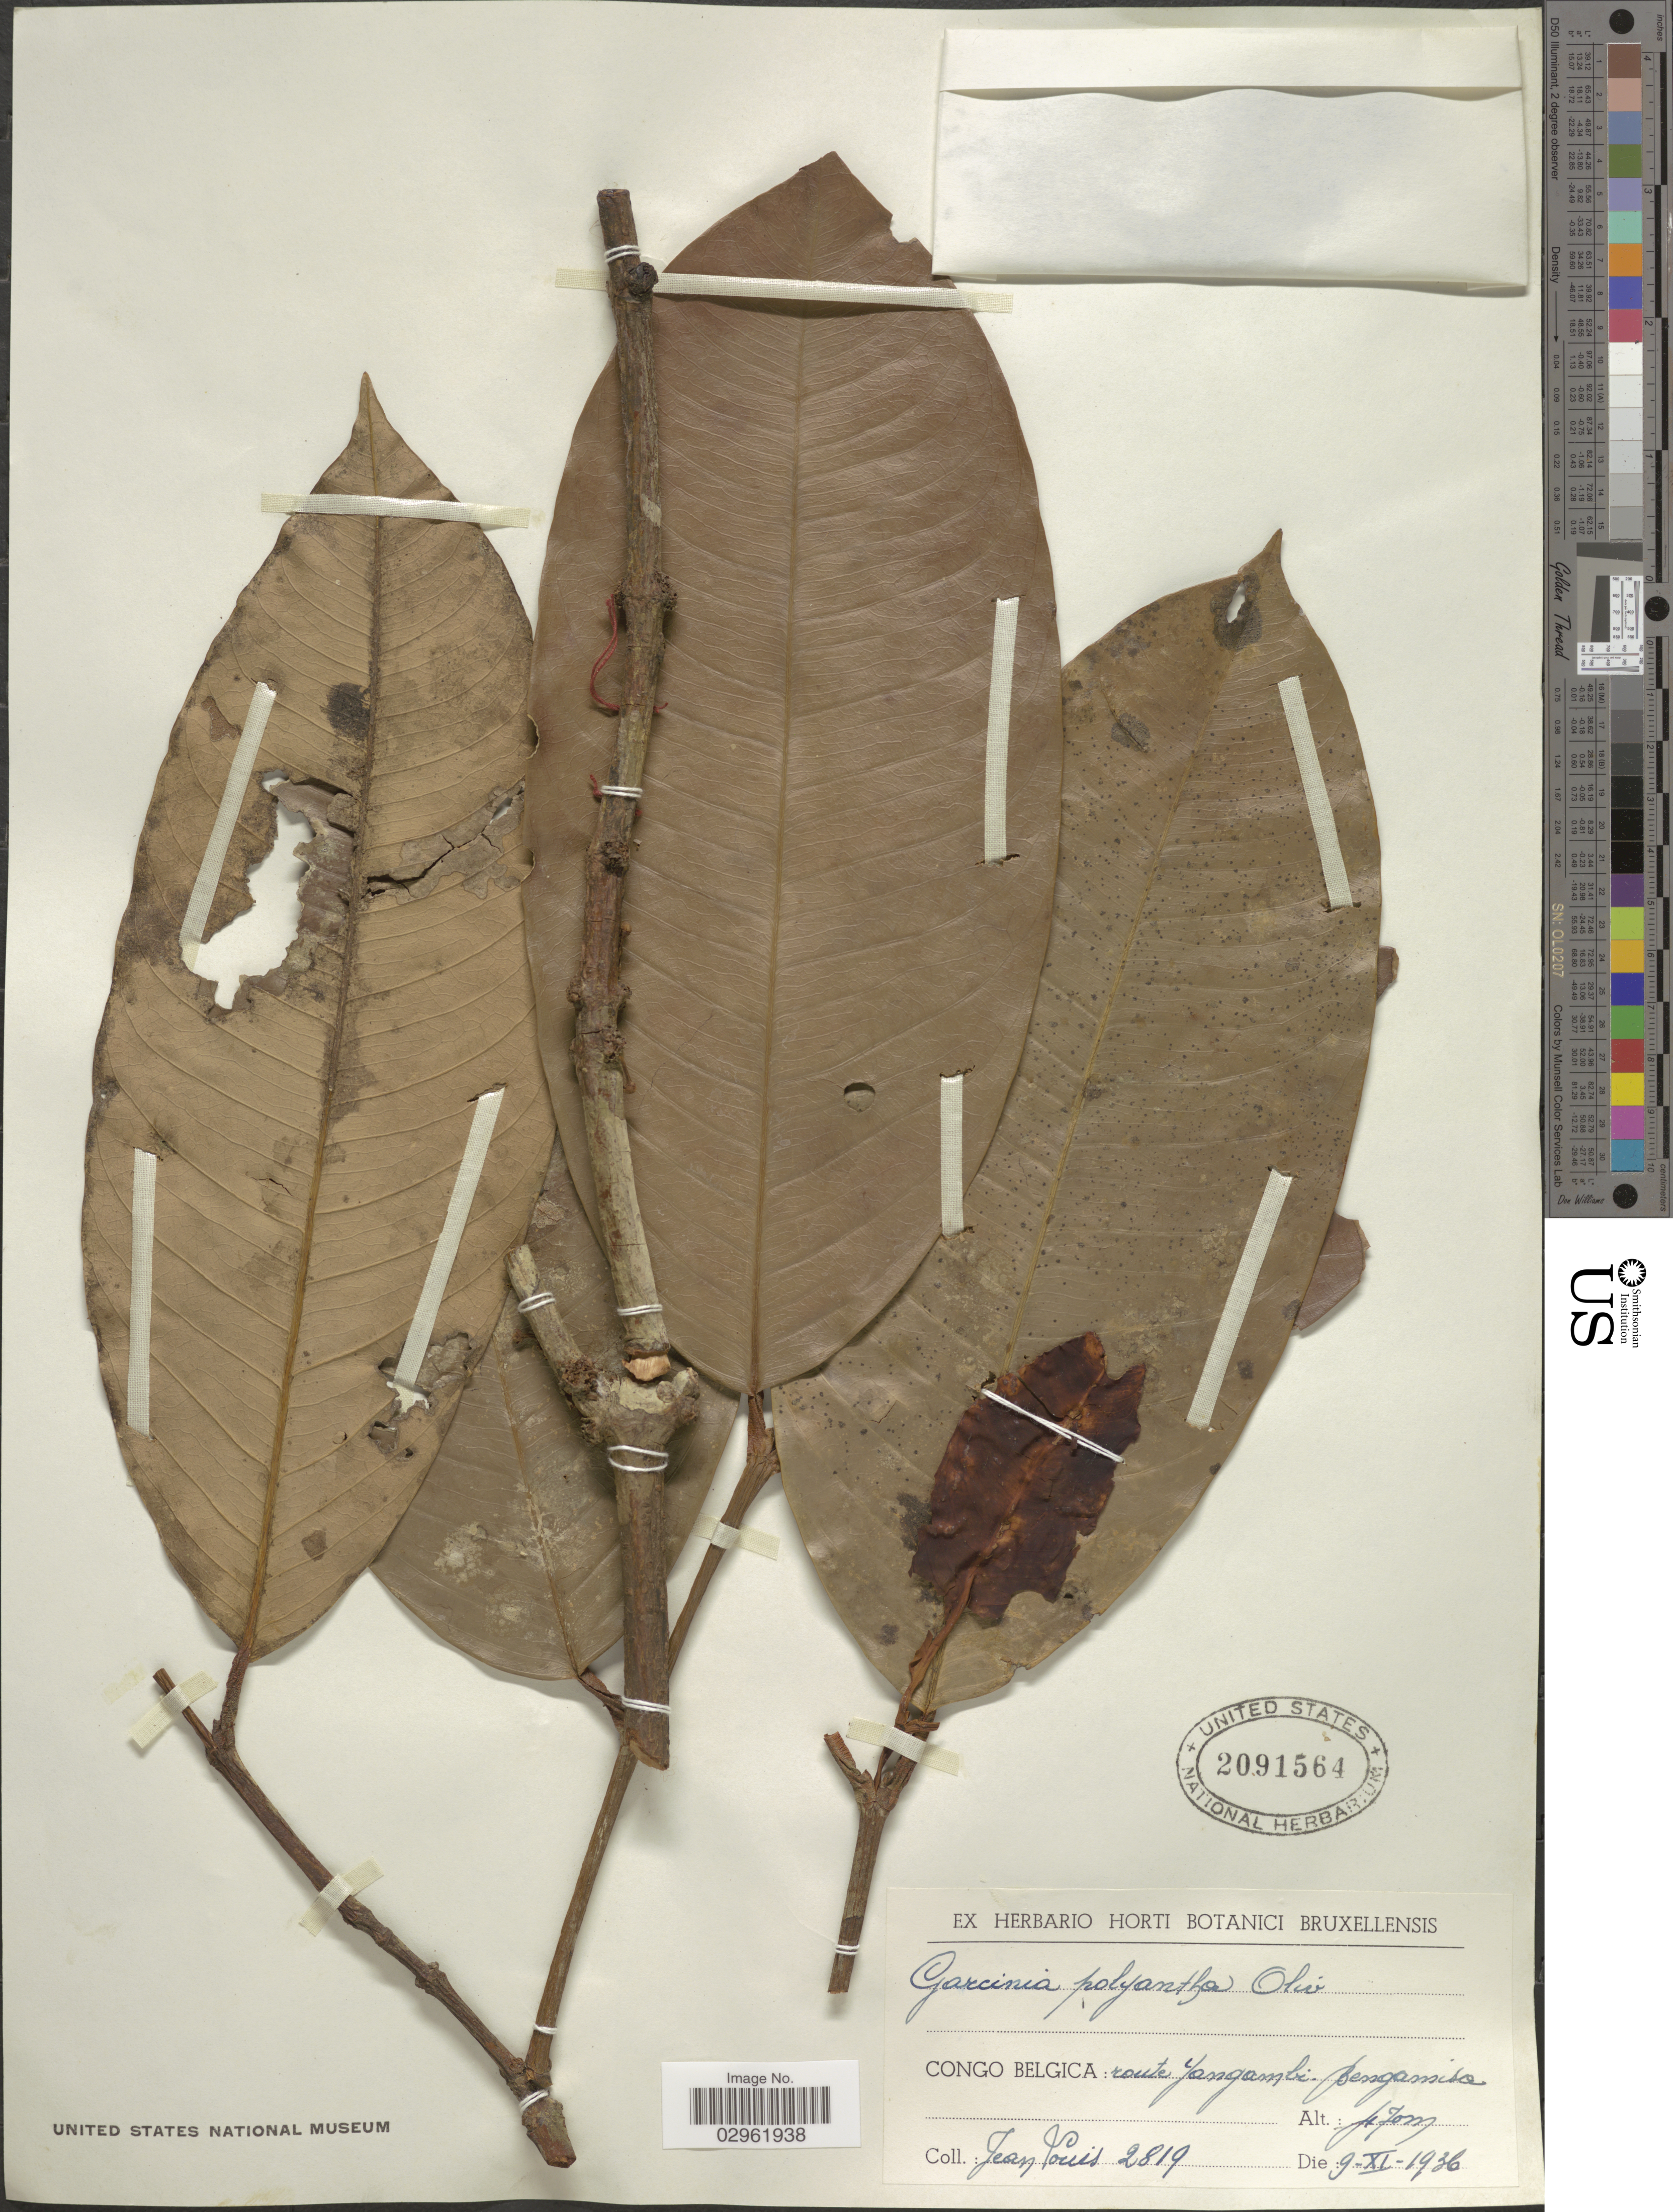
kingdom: Plantae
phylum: Tracheophyta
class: Magnoliopsida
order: Malpighiales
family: Clusiaceae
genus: Garcinia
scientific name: Garcinia polyantha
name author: Oliv.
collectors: J. Louis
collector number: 2819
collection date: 1936-11-09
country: Congo, Democratic Republic of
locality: Congo Belgica: route Yangambi, Bengamisa.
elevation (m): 470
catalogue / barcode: US 2091564